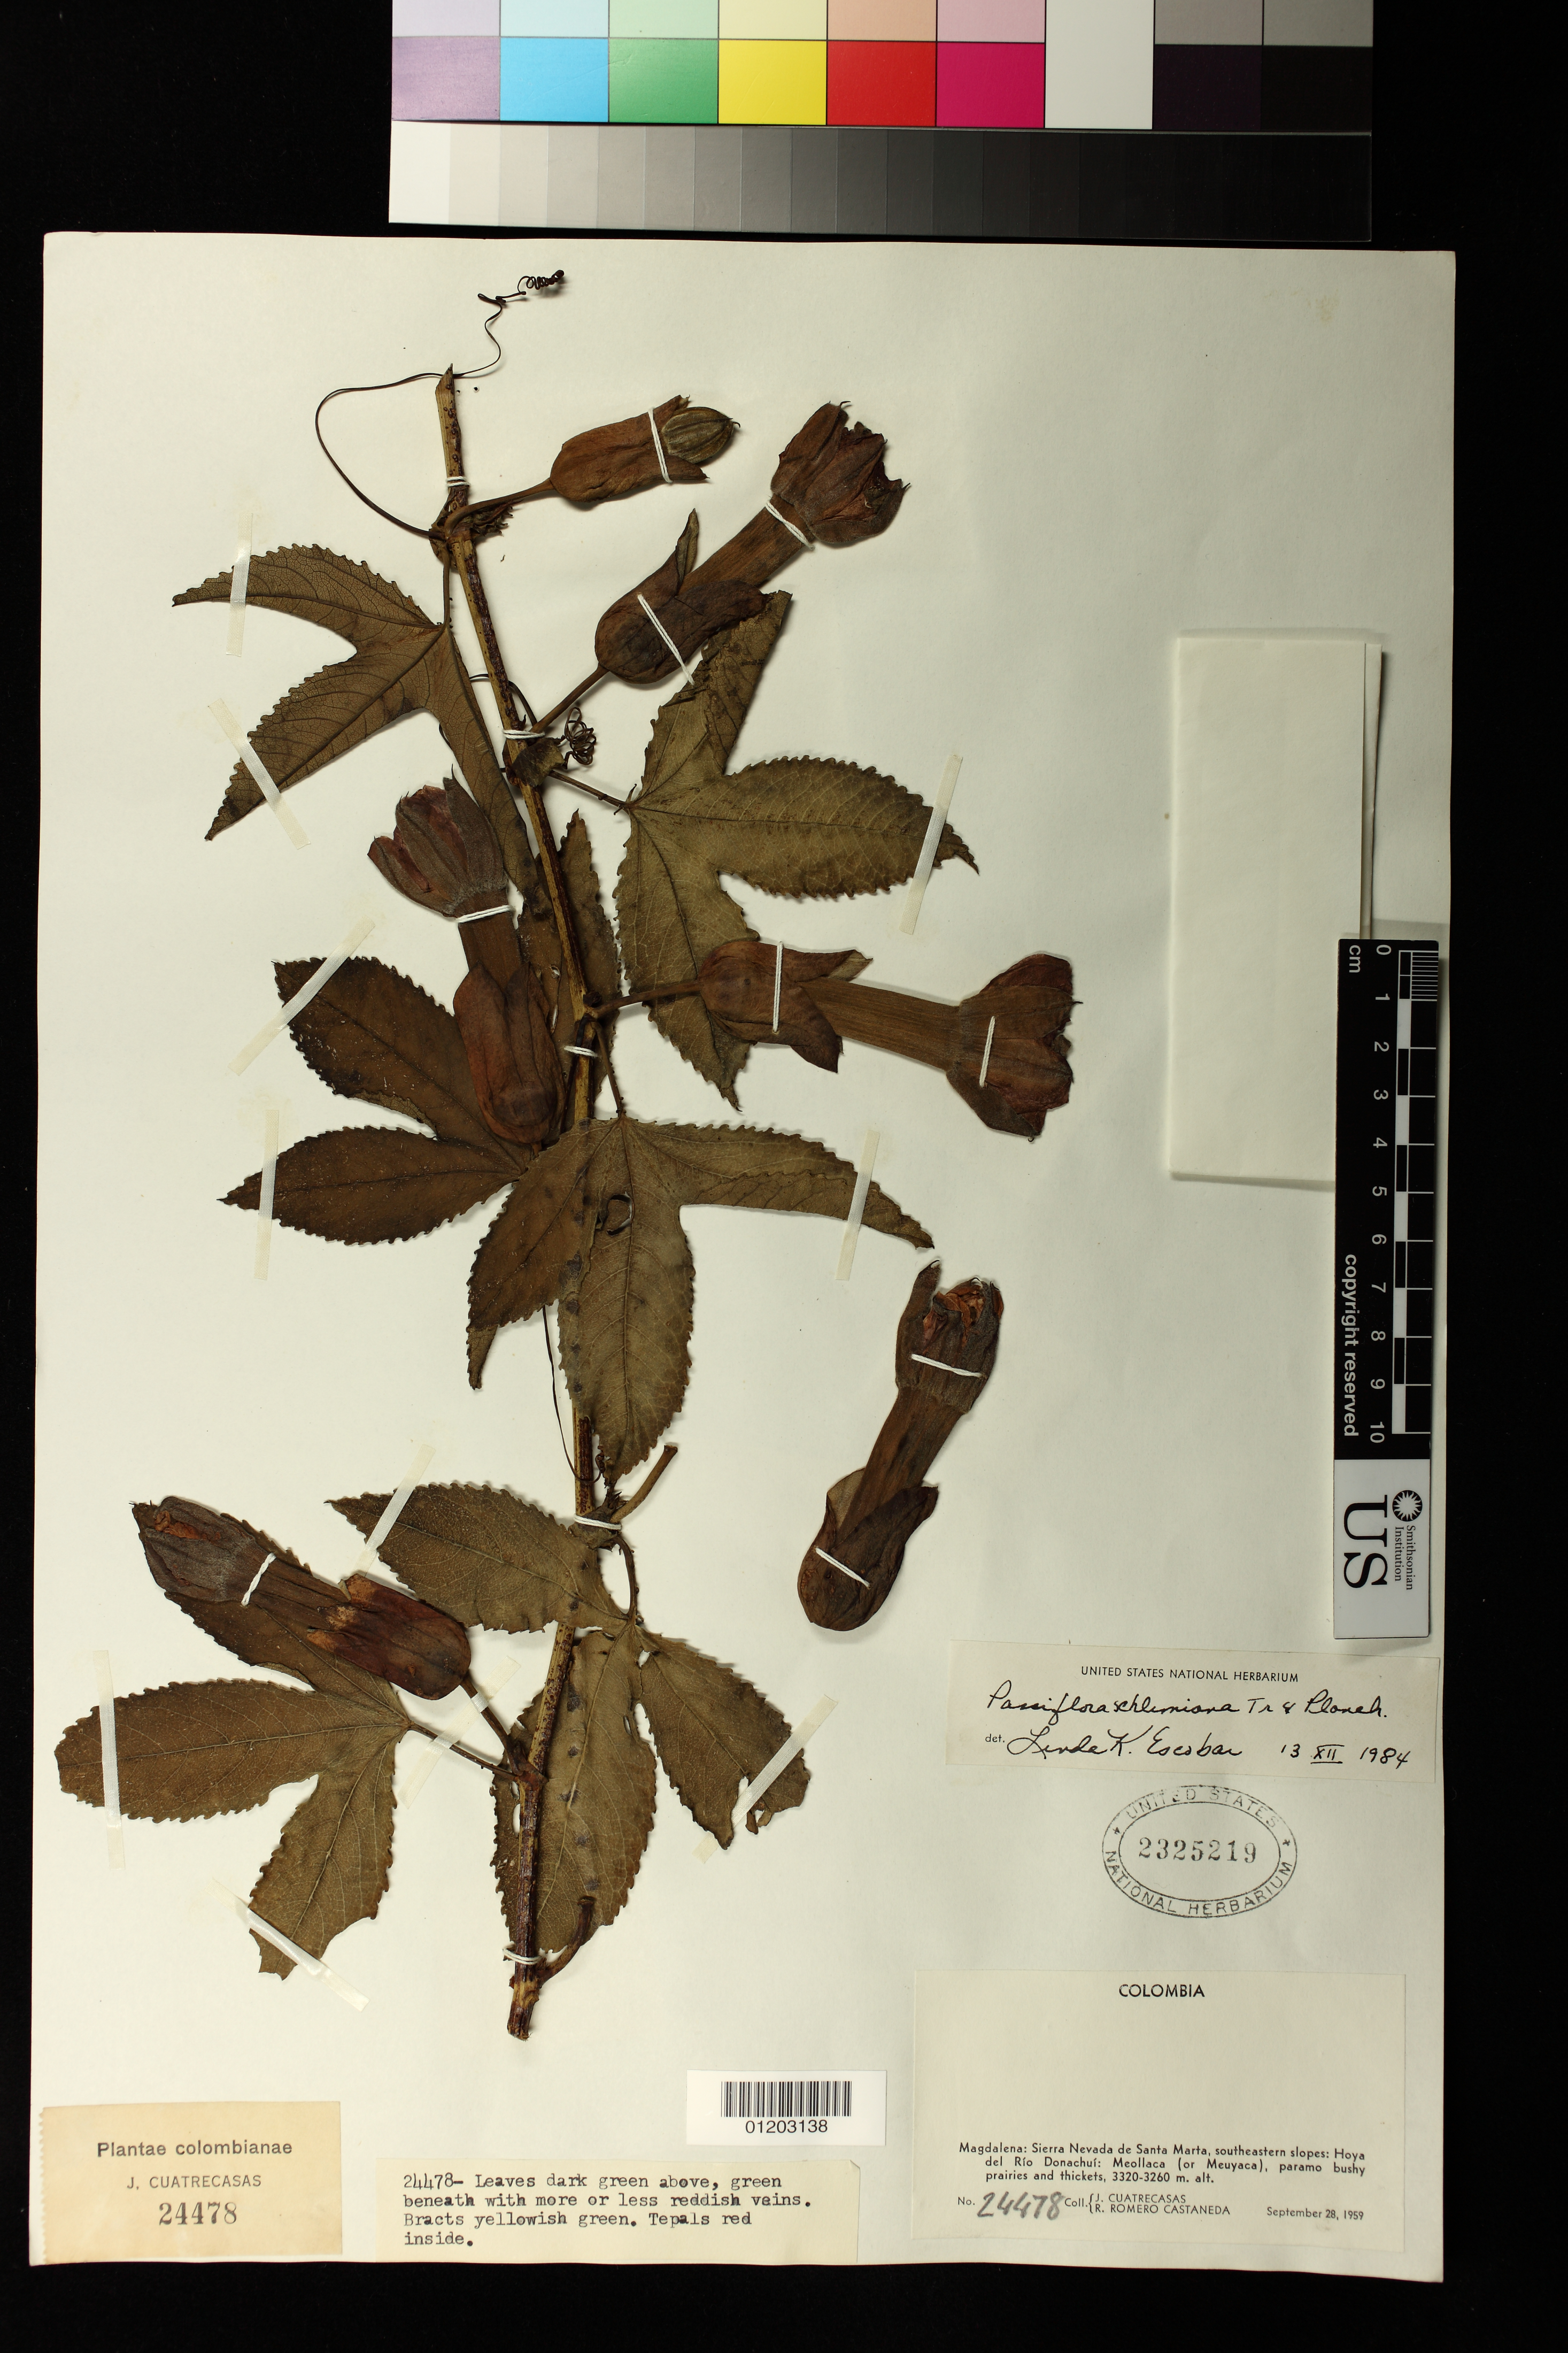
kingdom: Plantae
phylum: Tracheophyta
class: Magnoliopsida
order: Malpighiales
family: Passifloraceae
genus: Passiflora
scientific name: Passiflora schlimiana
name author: Regel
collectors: J. Cuatrecasas & R. Romero Castañeda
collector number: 24478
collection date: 1959-09-28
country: Colombia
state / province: Magdalena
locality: Sierra Nevada de Santa Marta, southeastern slopes: Hoya del Rio Donachui: Meollaca (or Meuyaca), paramo bushy prairies and thickets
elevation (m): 3320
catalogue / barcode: US 2325219